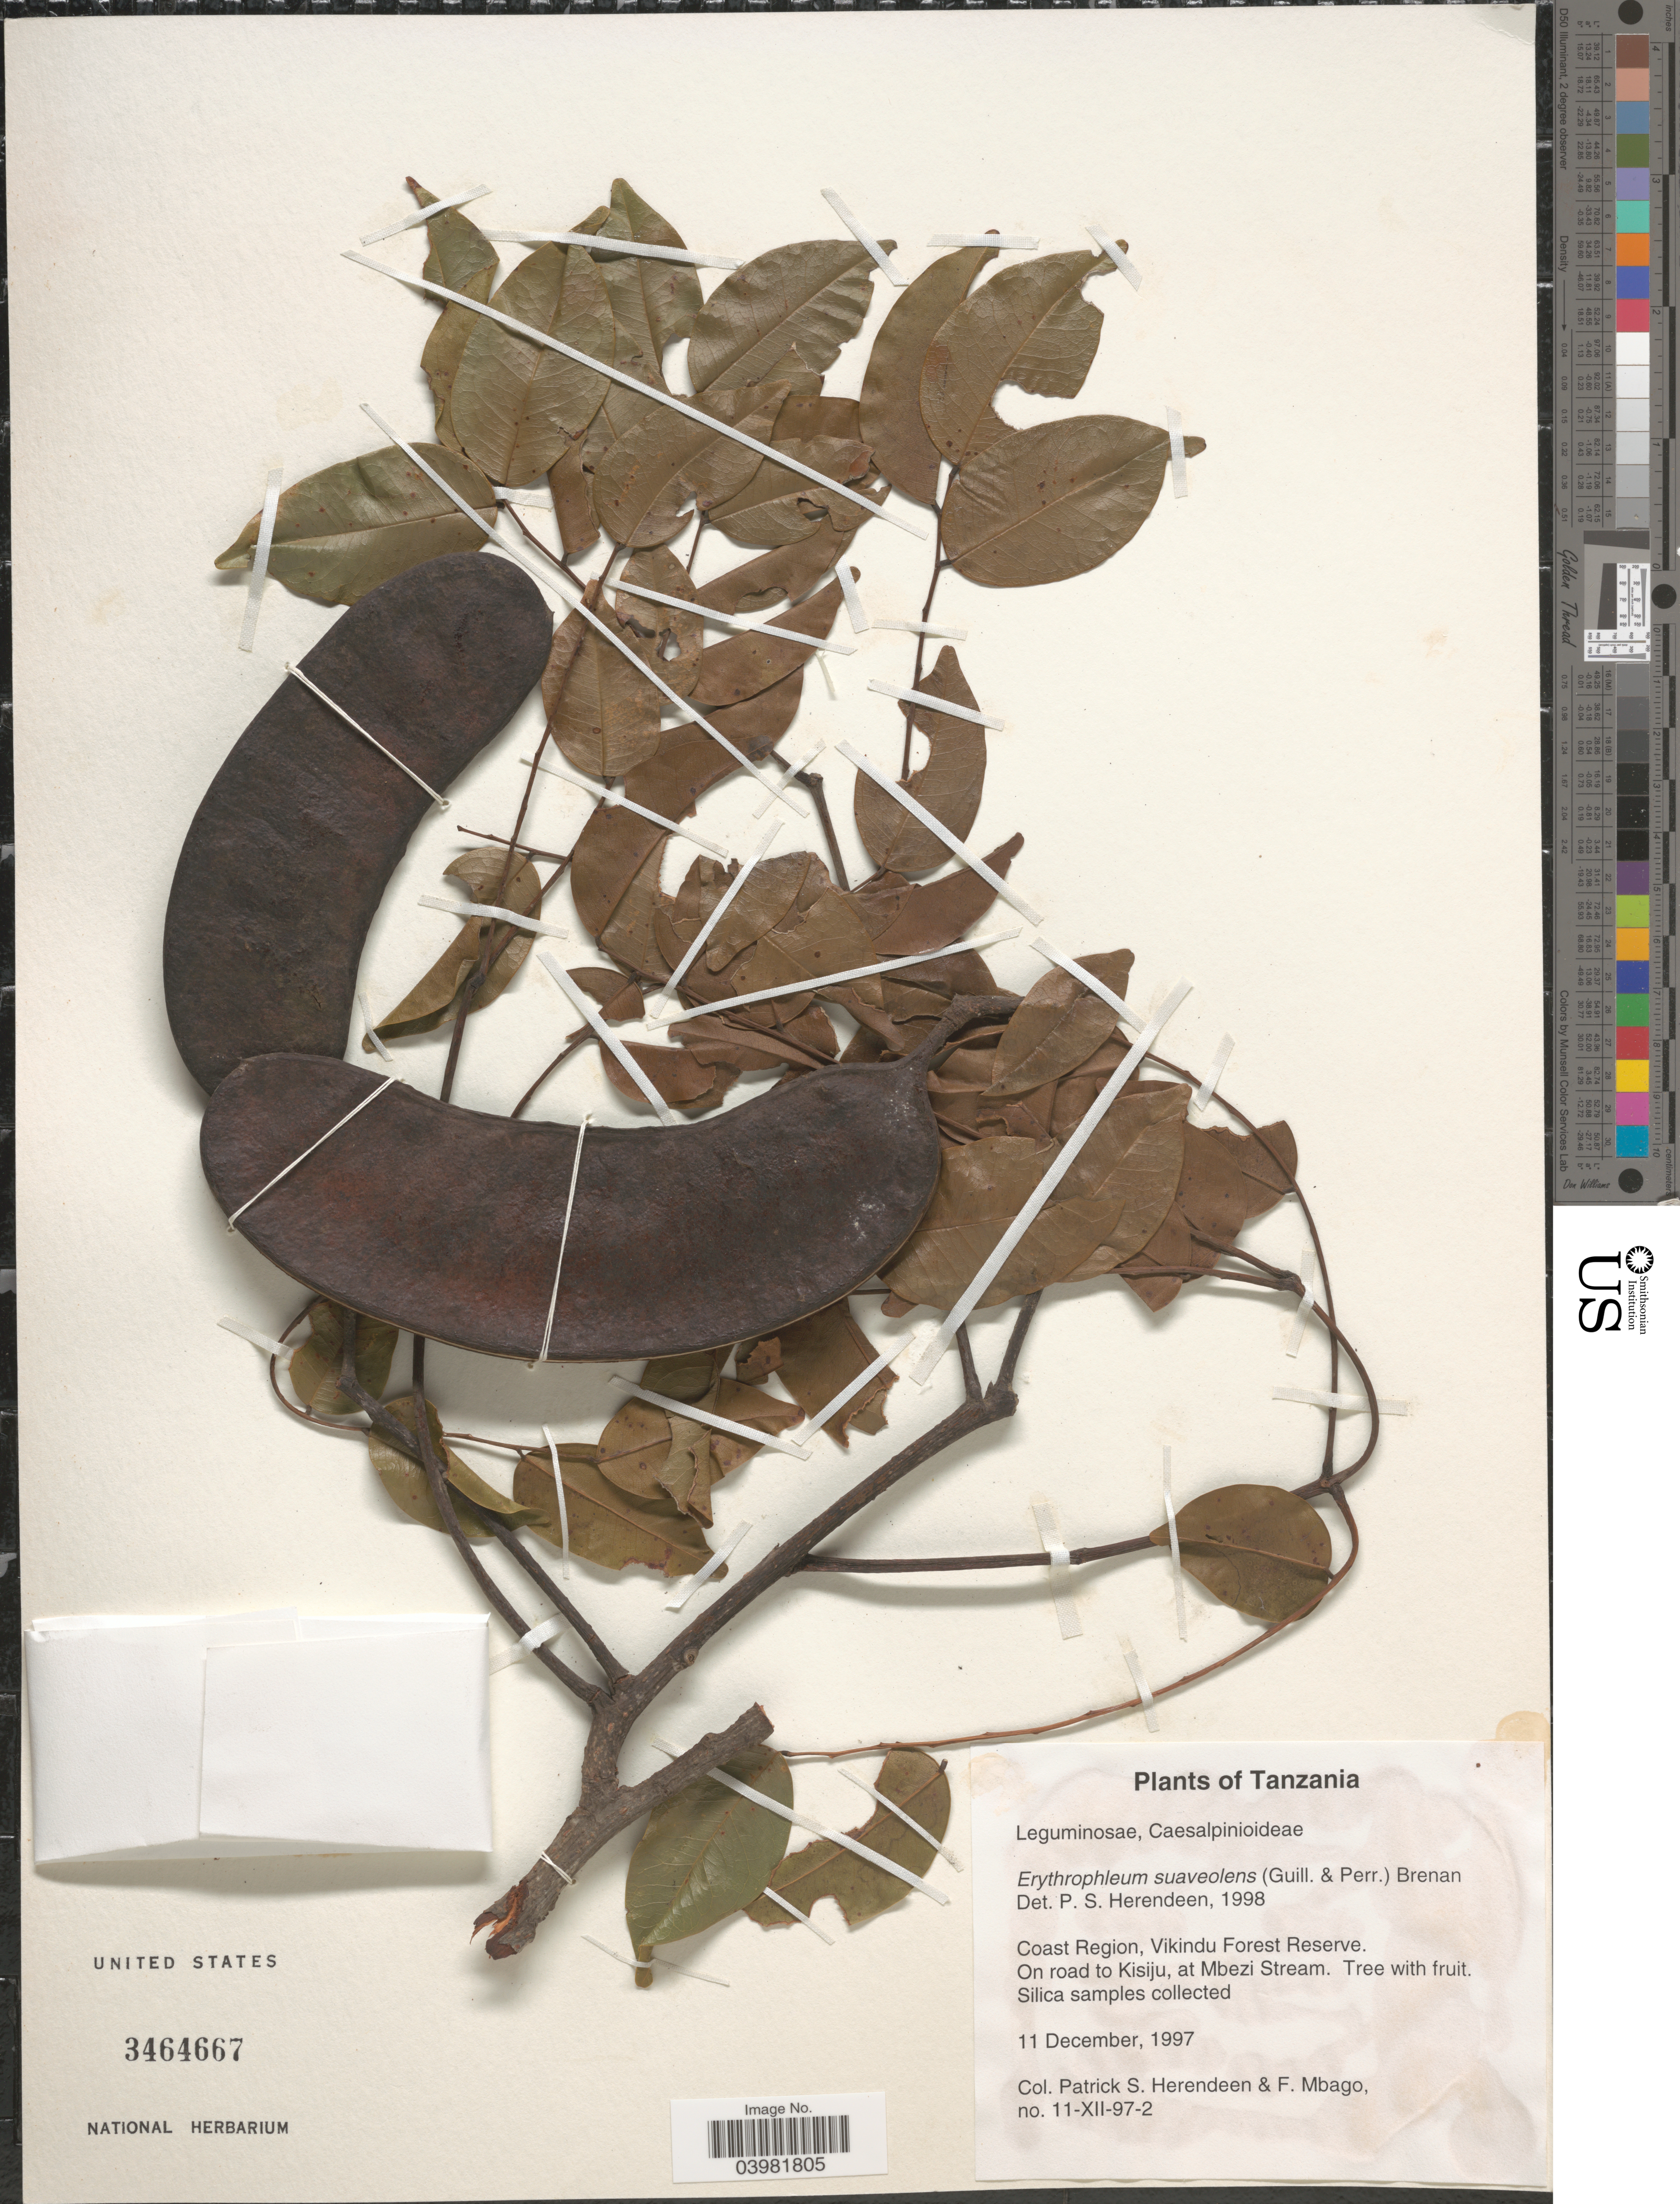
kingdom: Plantae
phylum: Tracheophyta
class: Magnoliopsida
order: Fabales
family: Fabaceae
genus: Erythrophleum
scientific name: Erythrophleum suaveolens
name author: (Guillem. & Perrott.) Brenan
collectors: P. S. Herendeen & F. Mbago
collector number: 11-XII-97-2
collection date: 1997-12-11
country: Tanzania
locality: Coast Region, Vikindu Forest Reserve. On road to Kisiju, at Mbezi Stream.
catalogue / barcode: US 3464667